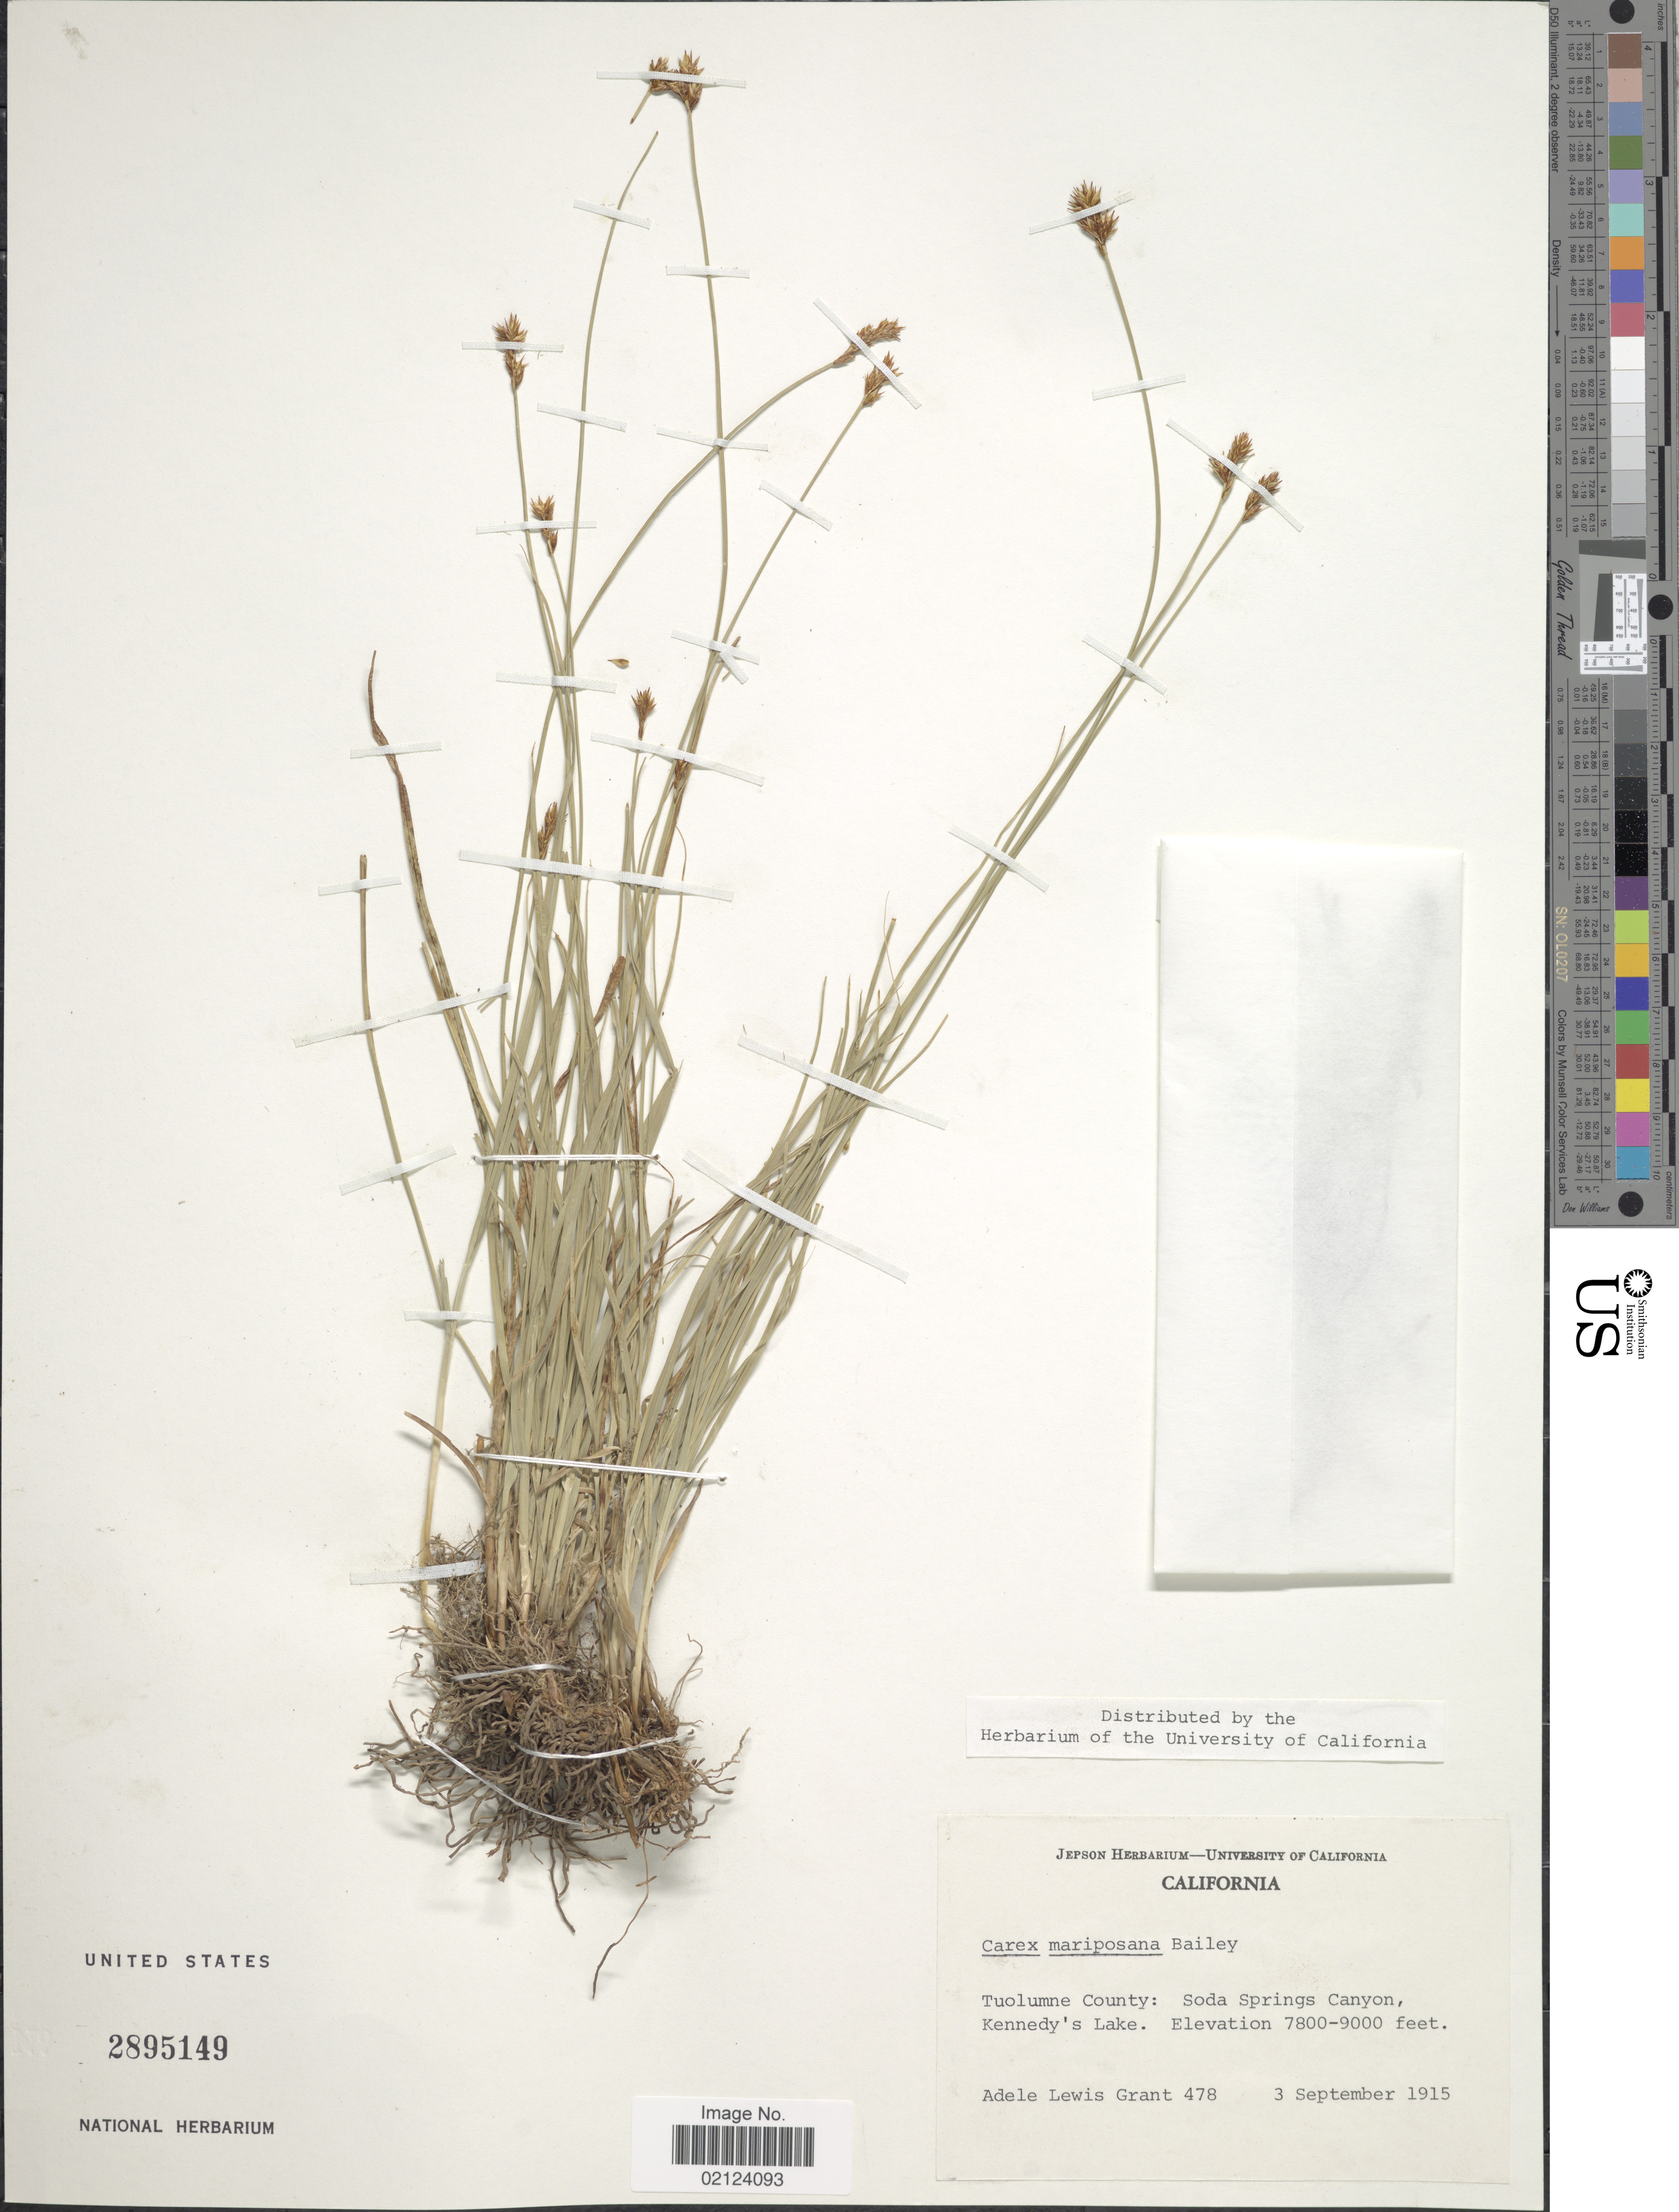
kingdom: Plantae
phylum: Tracheophyta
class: Liliopsida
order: Poales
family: Cyperaceae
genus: Carex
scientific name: Carex mariposana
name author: L.H. Bailey ex Mack.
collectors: A. L. Grant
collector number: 478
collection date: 1915-09-03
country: United States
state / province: California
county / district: Tuolumne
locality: Tuolumne County: Soda Springs Canyon, Kennedy's Lake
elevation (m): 2377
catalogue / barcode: US 2895149